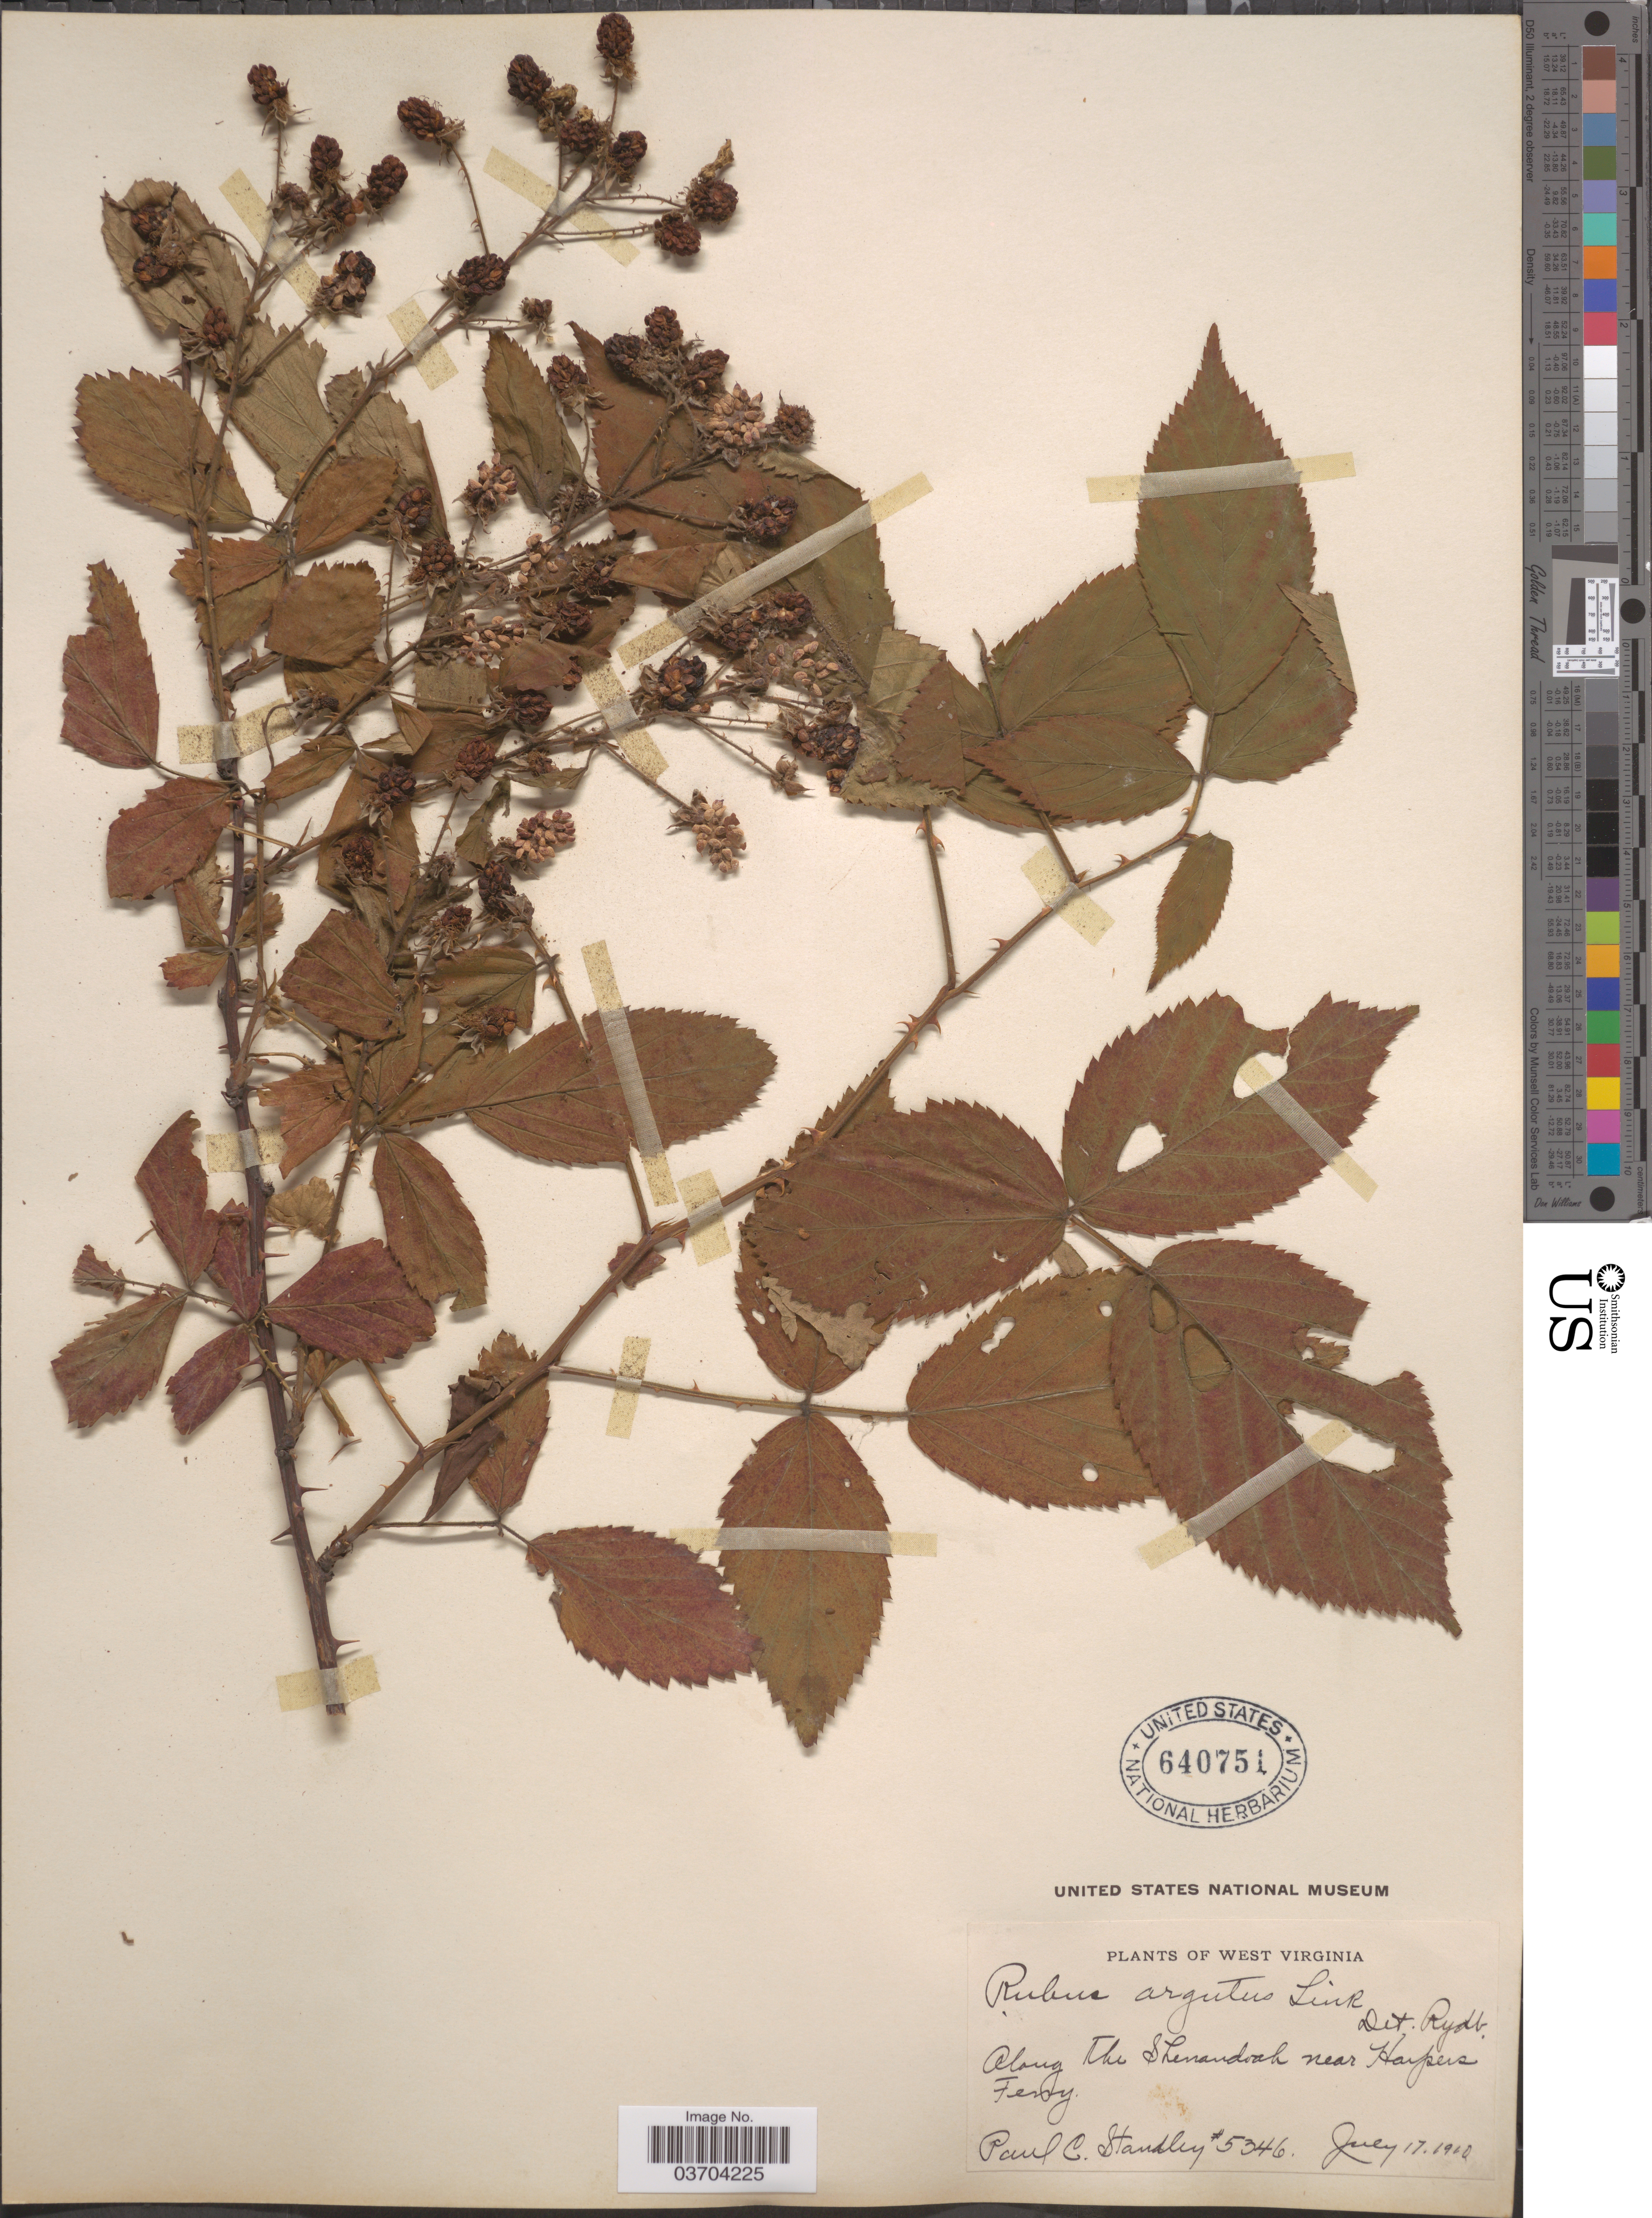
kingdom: Plantae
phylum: Tracheophyta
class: Magnoliopsida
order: Rosales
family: Rosaceae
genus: Rubus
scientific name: Rubus argutus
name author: Link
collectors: P. C. Standley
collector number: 5346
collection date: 1910-07-17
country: United States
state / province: West Virginia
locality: Along The Shenandoah near Harpers Ferry.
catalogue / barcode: US 640751